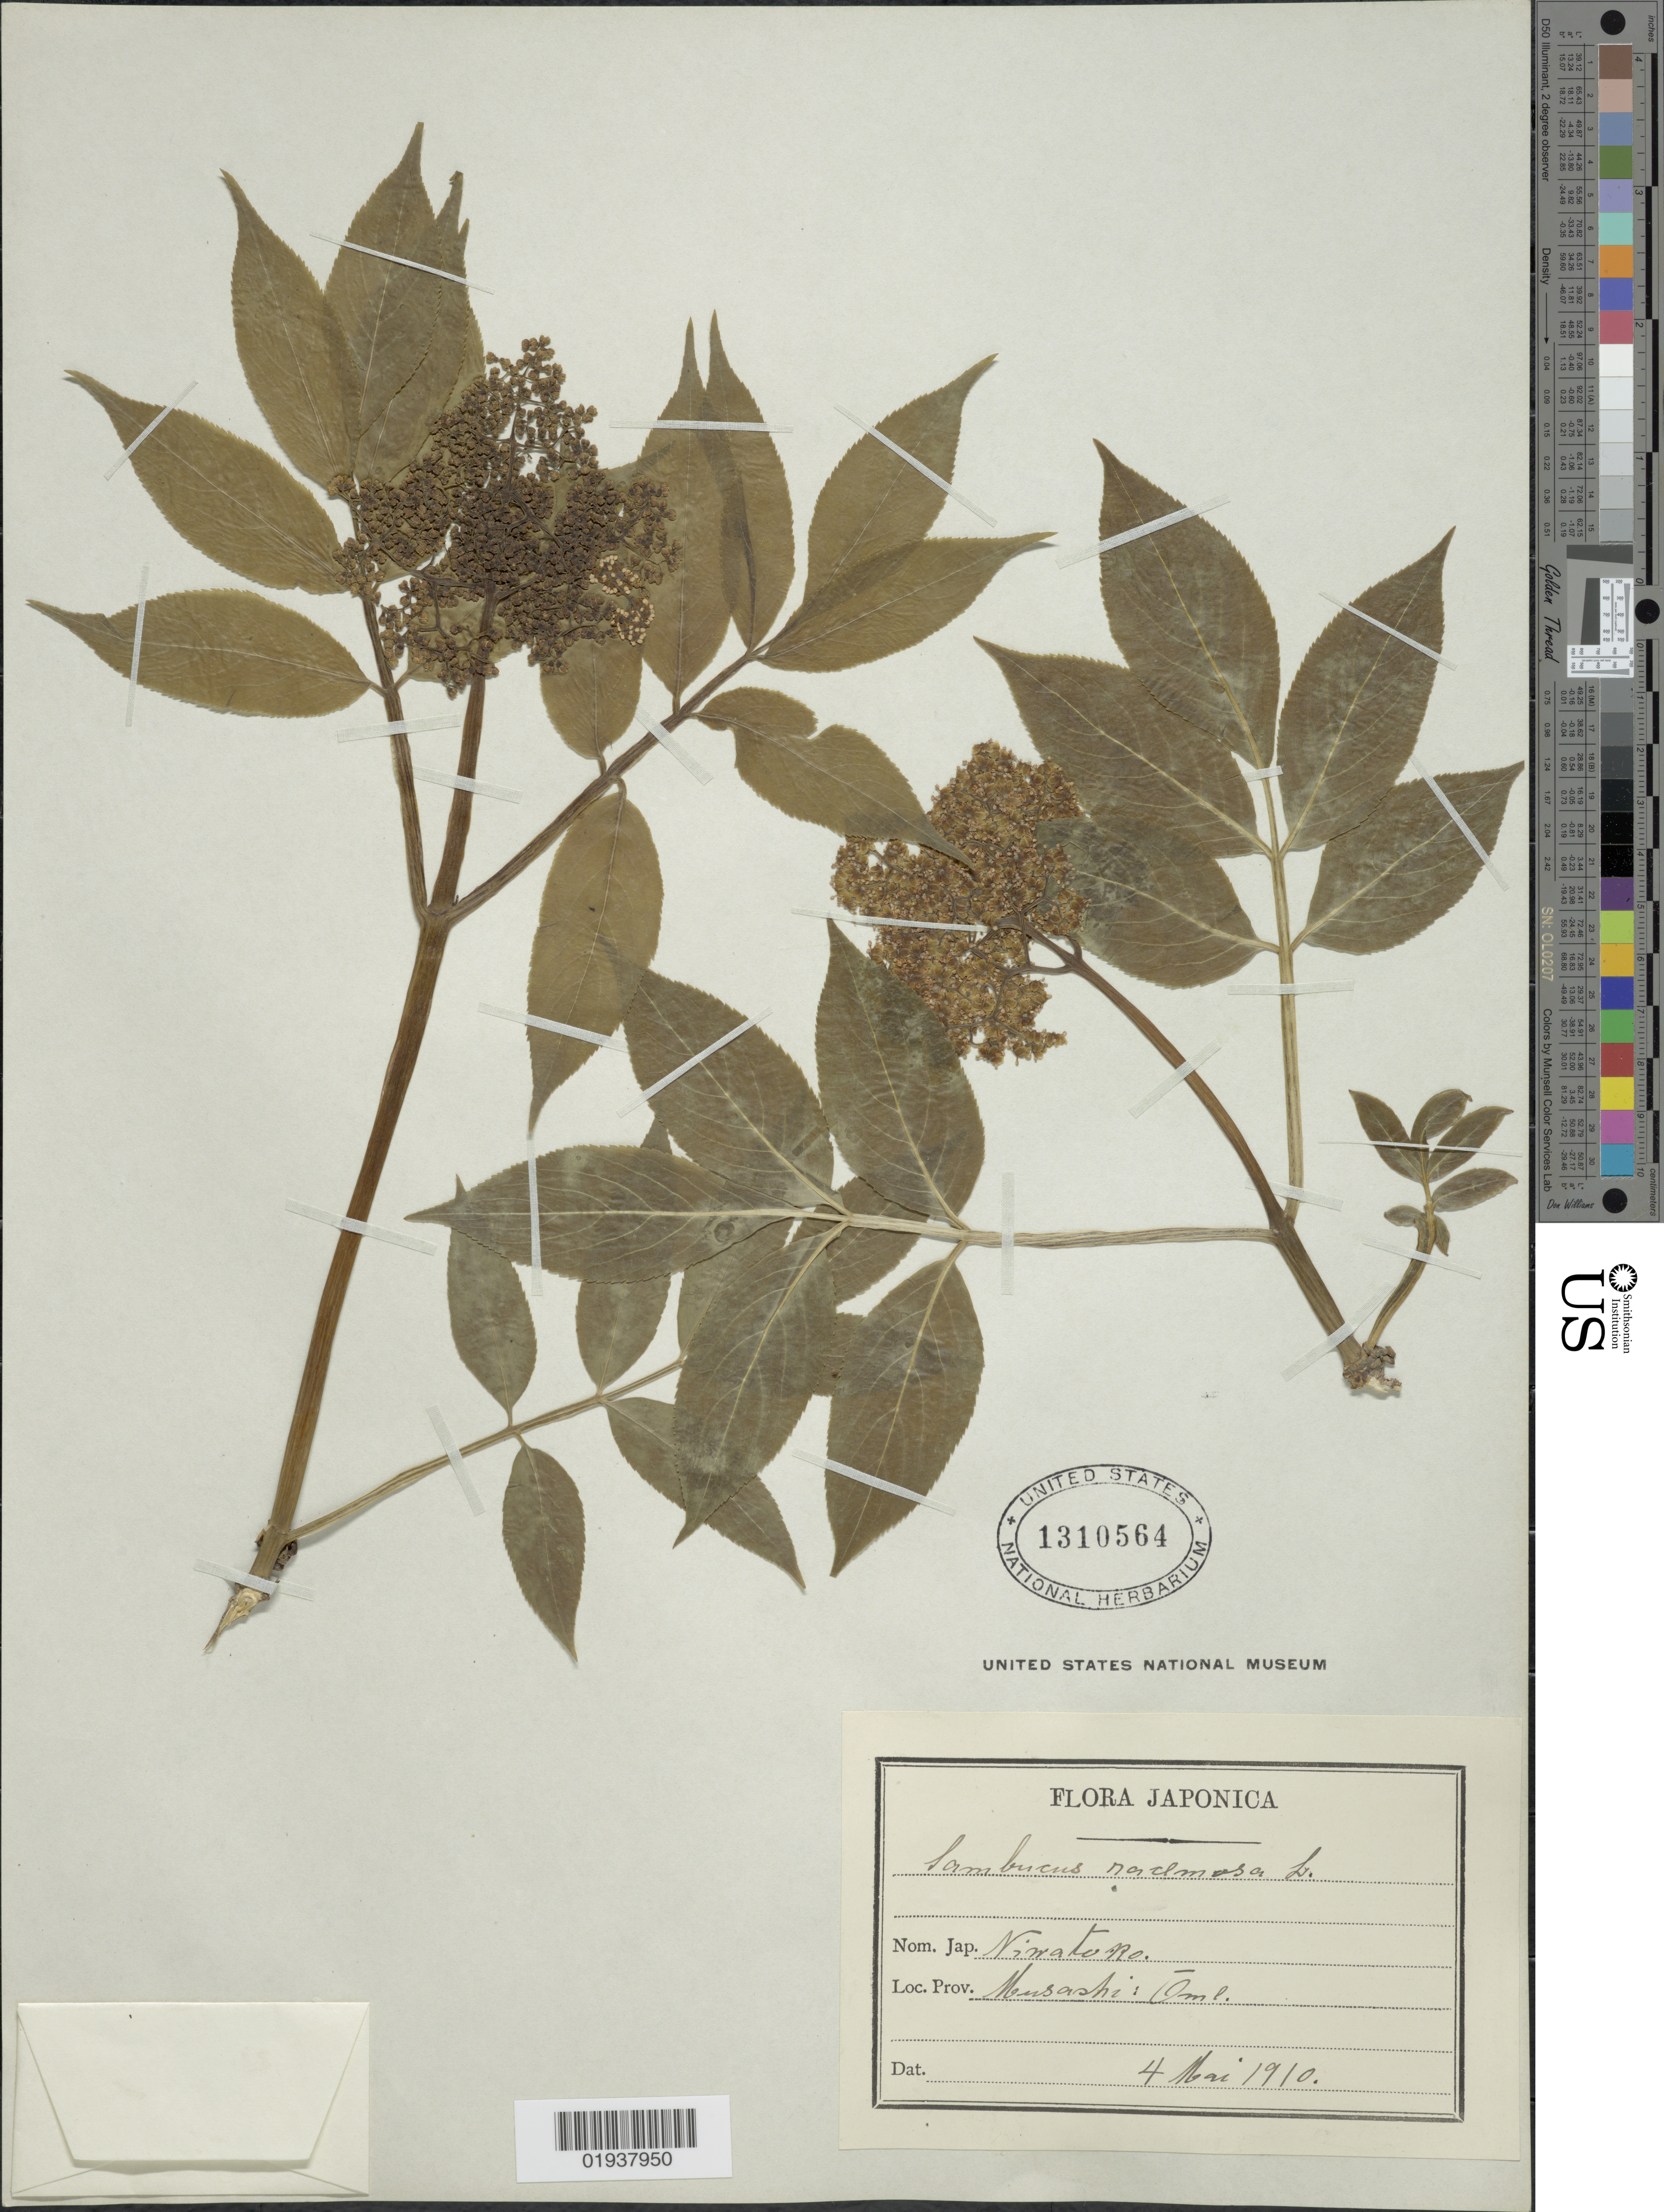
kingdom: Plantae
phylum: Tracheophyta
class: Magnoliopsida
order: Dipsacales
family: Viburnaceae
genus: Sambucus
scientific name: Sambucus racemosa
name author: L.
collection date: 1910-05-04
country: Japan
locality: Japonica, Prov. Musashi, Oml.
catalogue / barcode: US 1310564